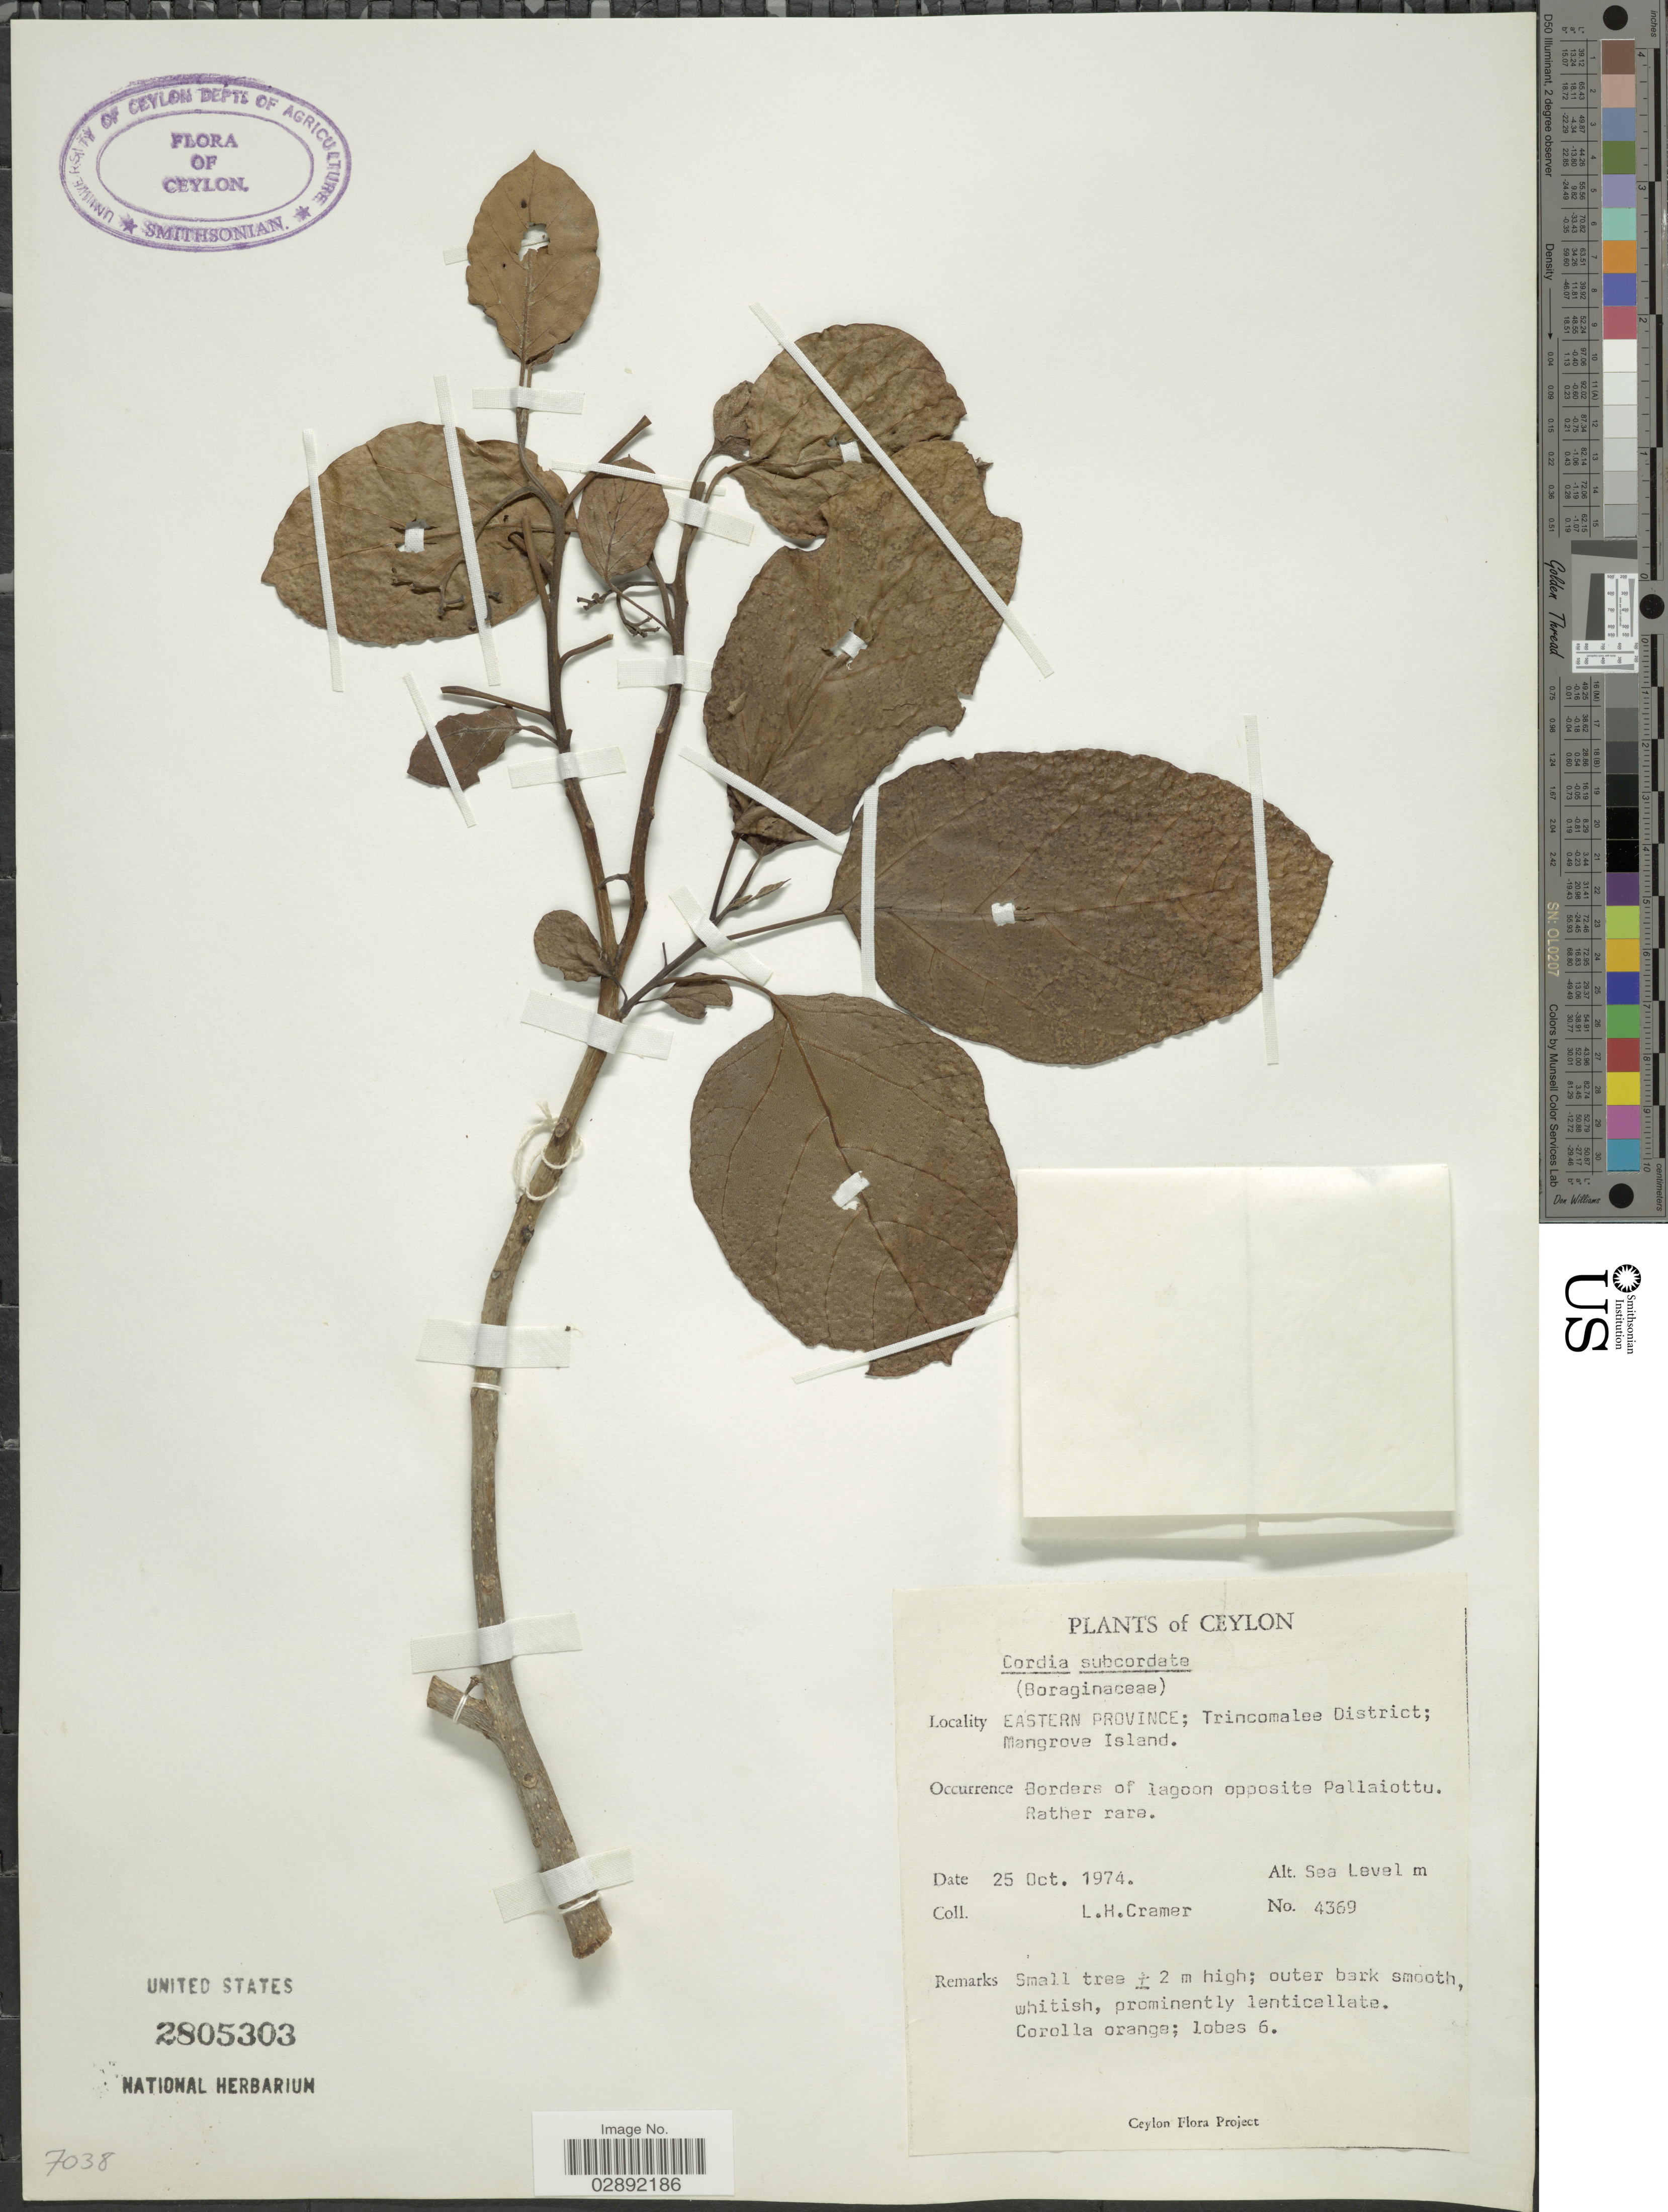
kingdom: Plantae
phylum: Tracheophyta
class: Magnoliopsida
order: Boraginales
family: Cordiaceae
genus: Cordia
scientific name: Cordia subcordata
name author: Lam.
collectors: L. H. Cramer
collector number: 4369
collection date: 1974-10-25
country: Sri Lanka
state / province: Eastern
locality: Trincomalee District; Mangrove Island. Borders of lagoon opposite Pallaottu. Ceylon.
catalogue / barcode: US 2805303